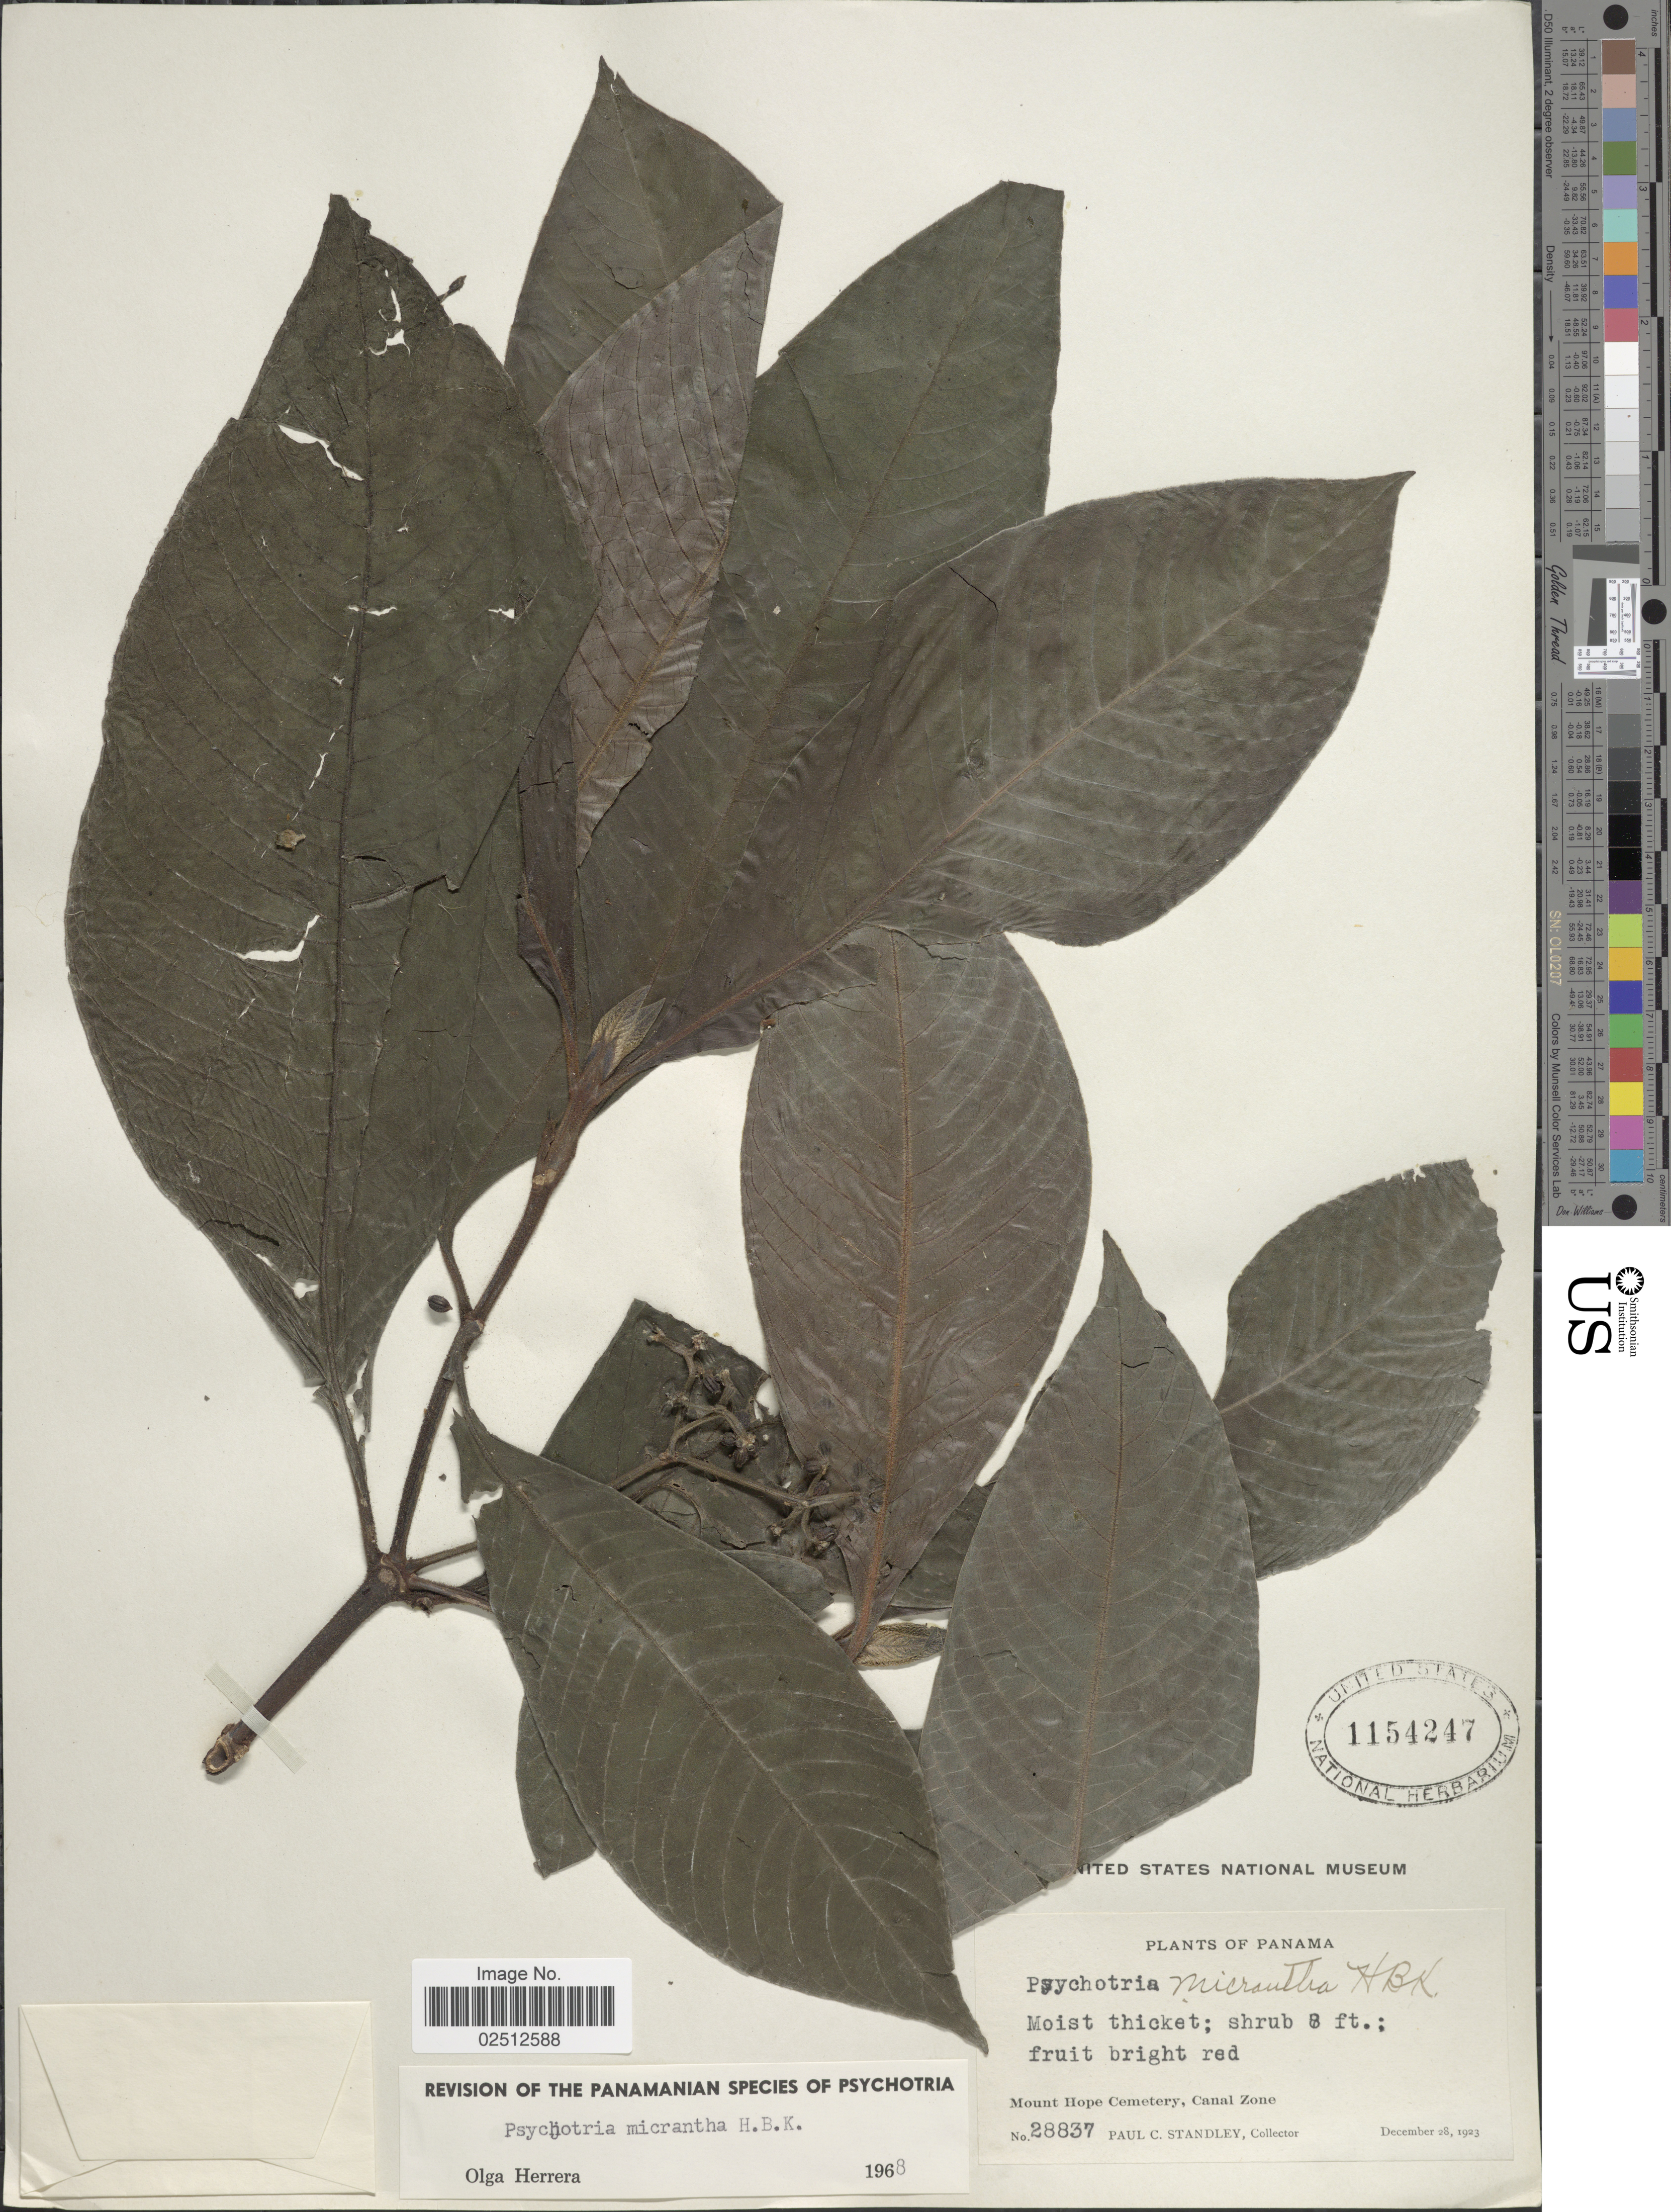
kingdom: Plantae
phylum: Tracheophyta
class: Magnoliopsida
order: Gentianales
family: Rubiaceae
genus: Psychotria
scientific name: Psychotria micrantha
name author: Kunth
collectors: P. C. Standley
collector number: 28837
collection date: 1923-12-28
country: Panama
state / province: Colón / Panamá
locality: Mount Hope Cemetry, Canal Zone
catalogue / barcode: US 1154247